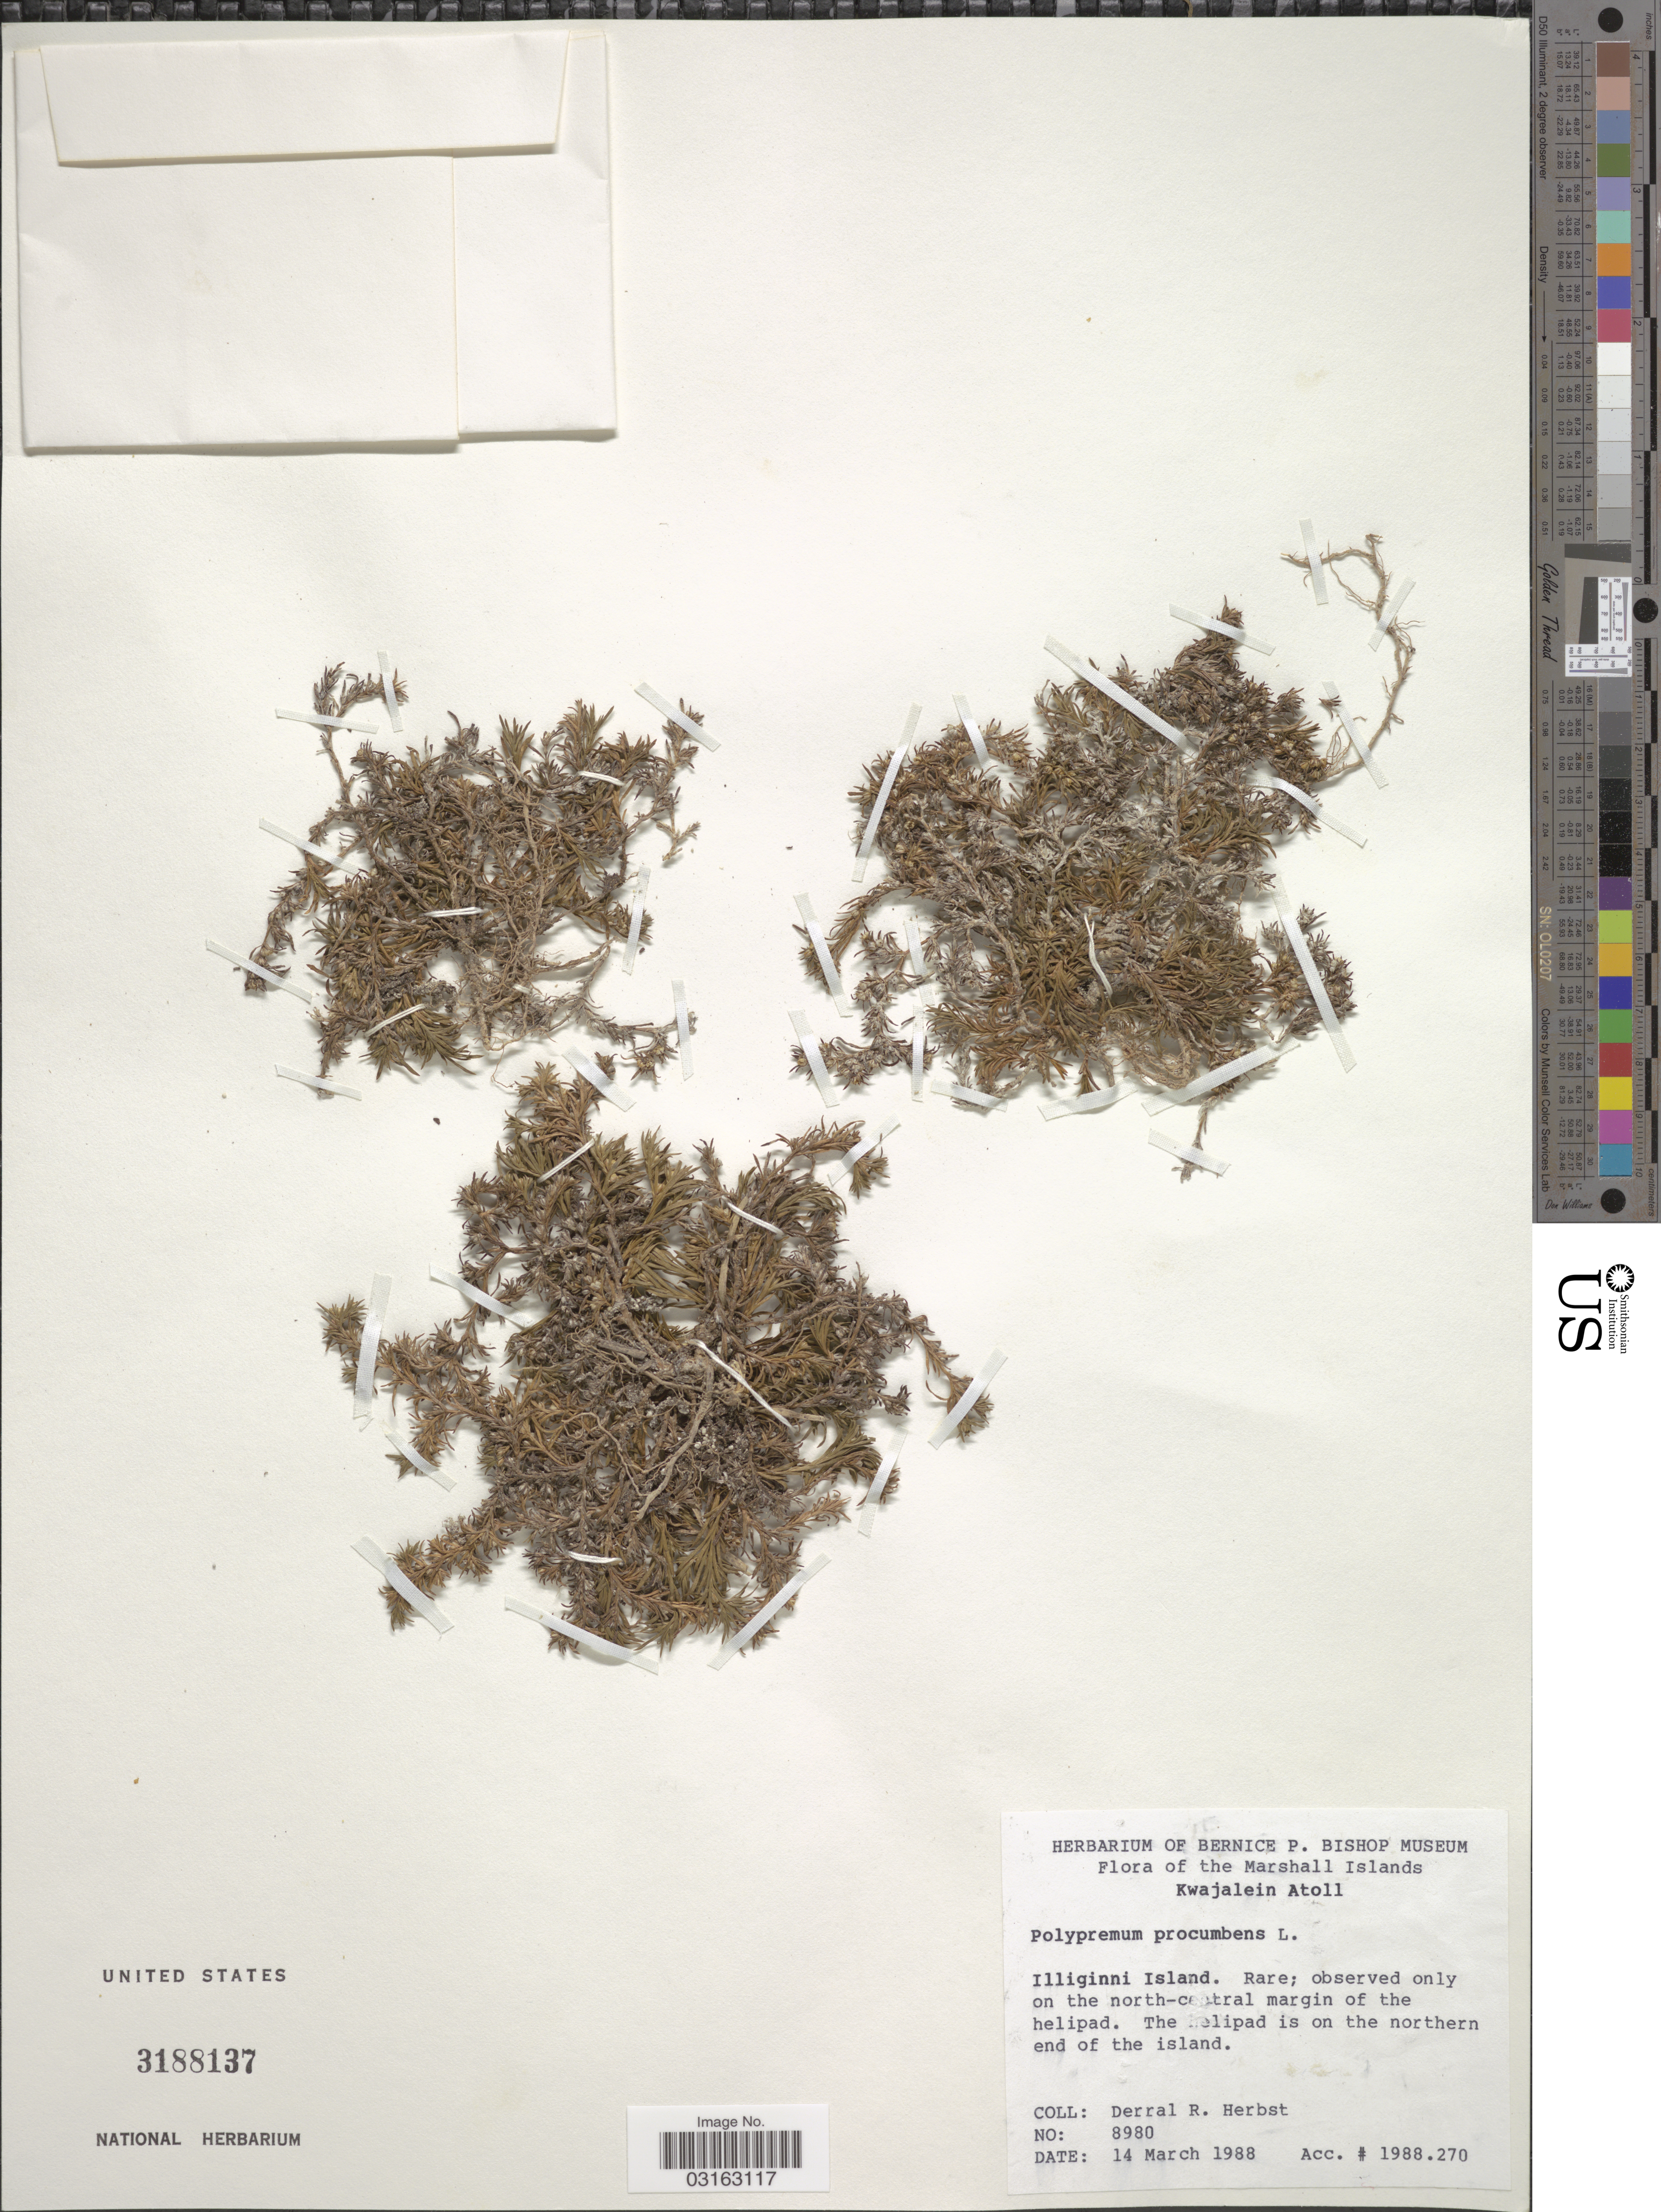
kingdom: Plantae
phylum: Tracheophyta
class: Magnoliopsida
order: Lamiales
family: Tetrachondraceae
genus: Polypremum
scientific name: Polypremum procumbens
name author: L.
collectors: D. R. Herbst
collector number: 8980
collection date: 1988-03-14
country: Marshall Islands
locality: The Marshall Islands. Kwajalein Atoll. Illiginni Island. Rare; observed only on the north-central margin of the helipad. The helipad is on the northern end of the island.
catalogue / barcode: US 3188137